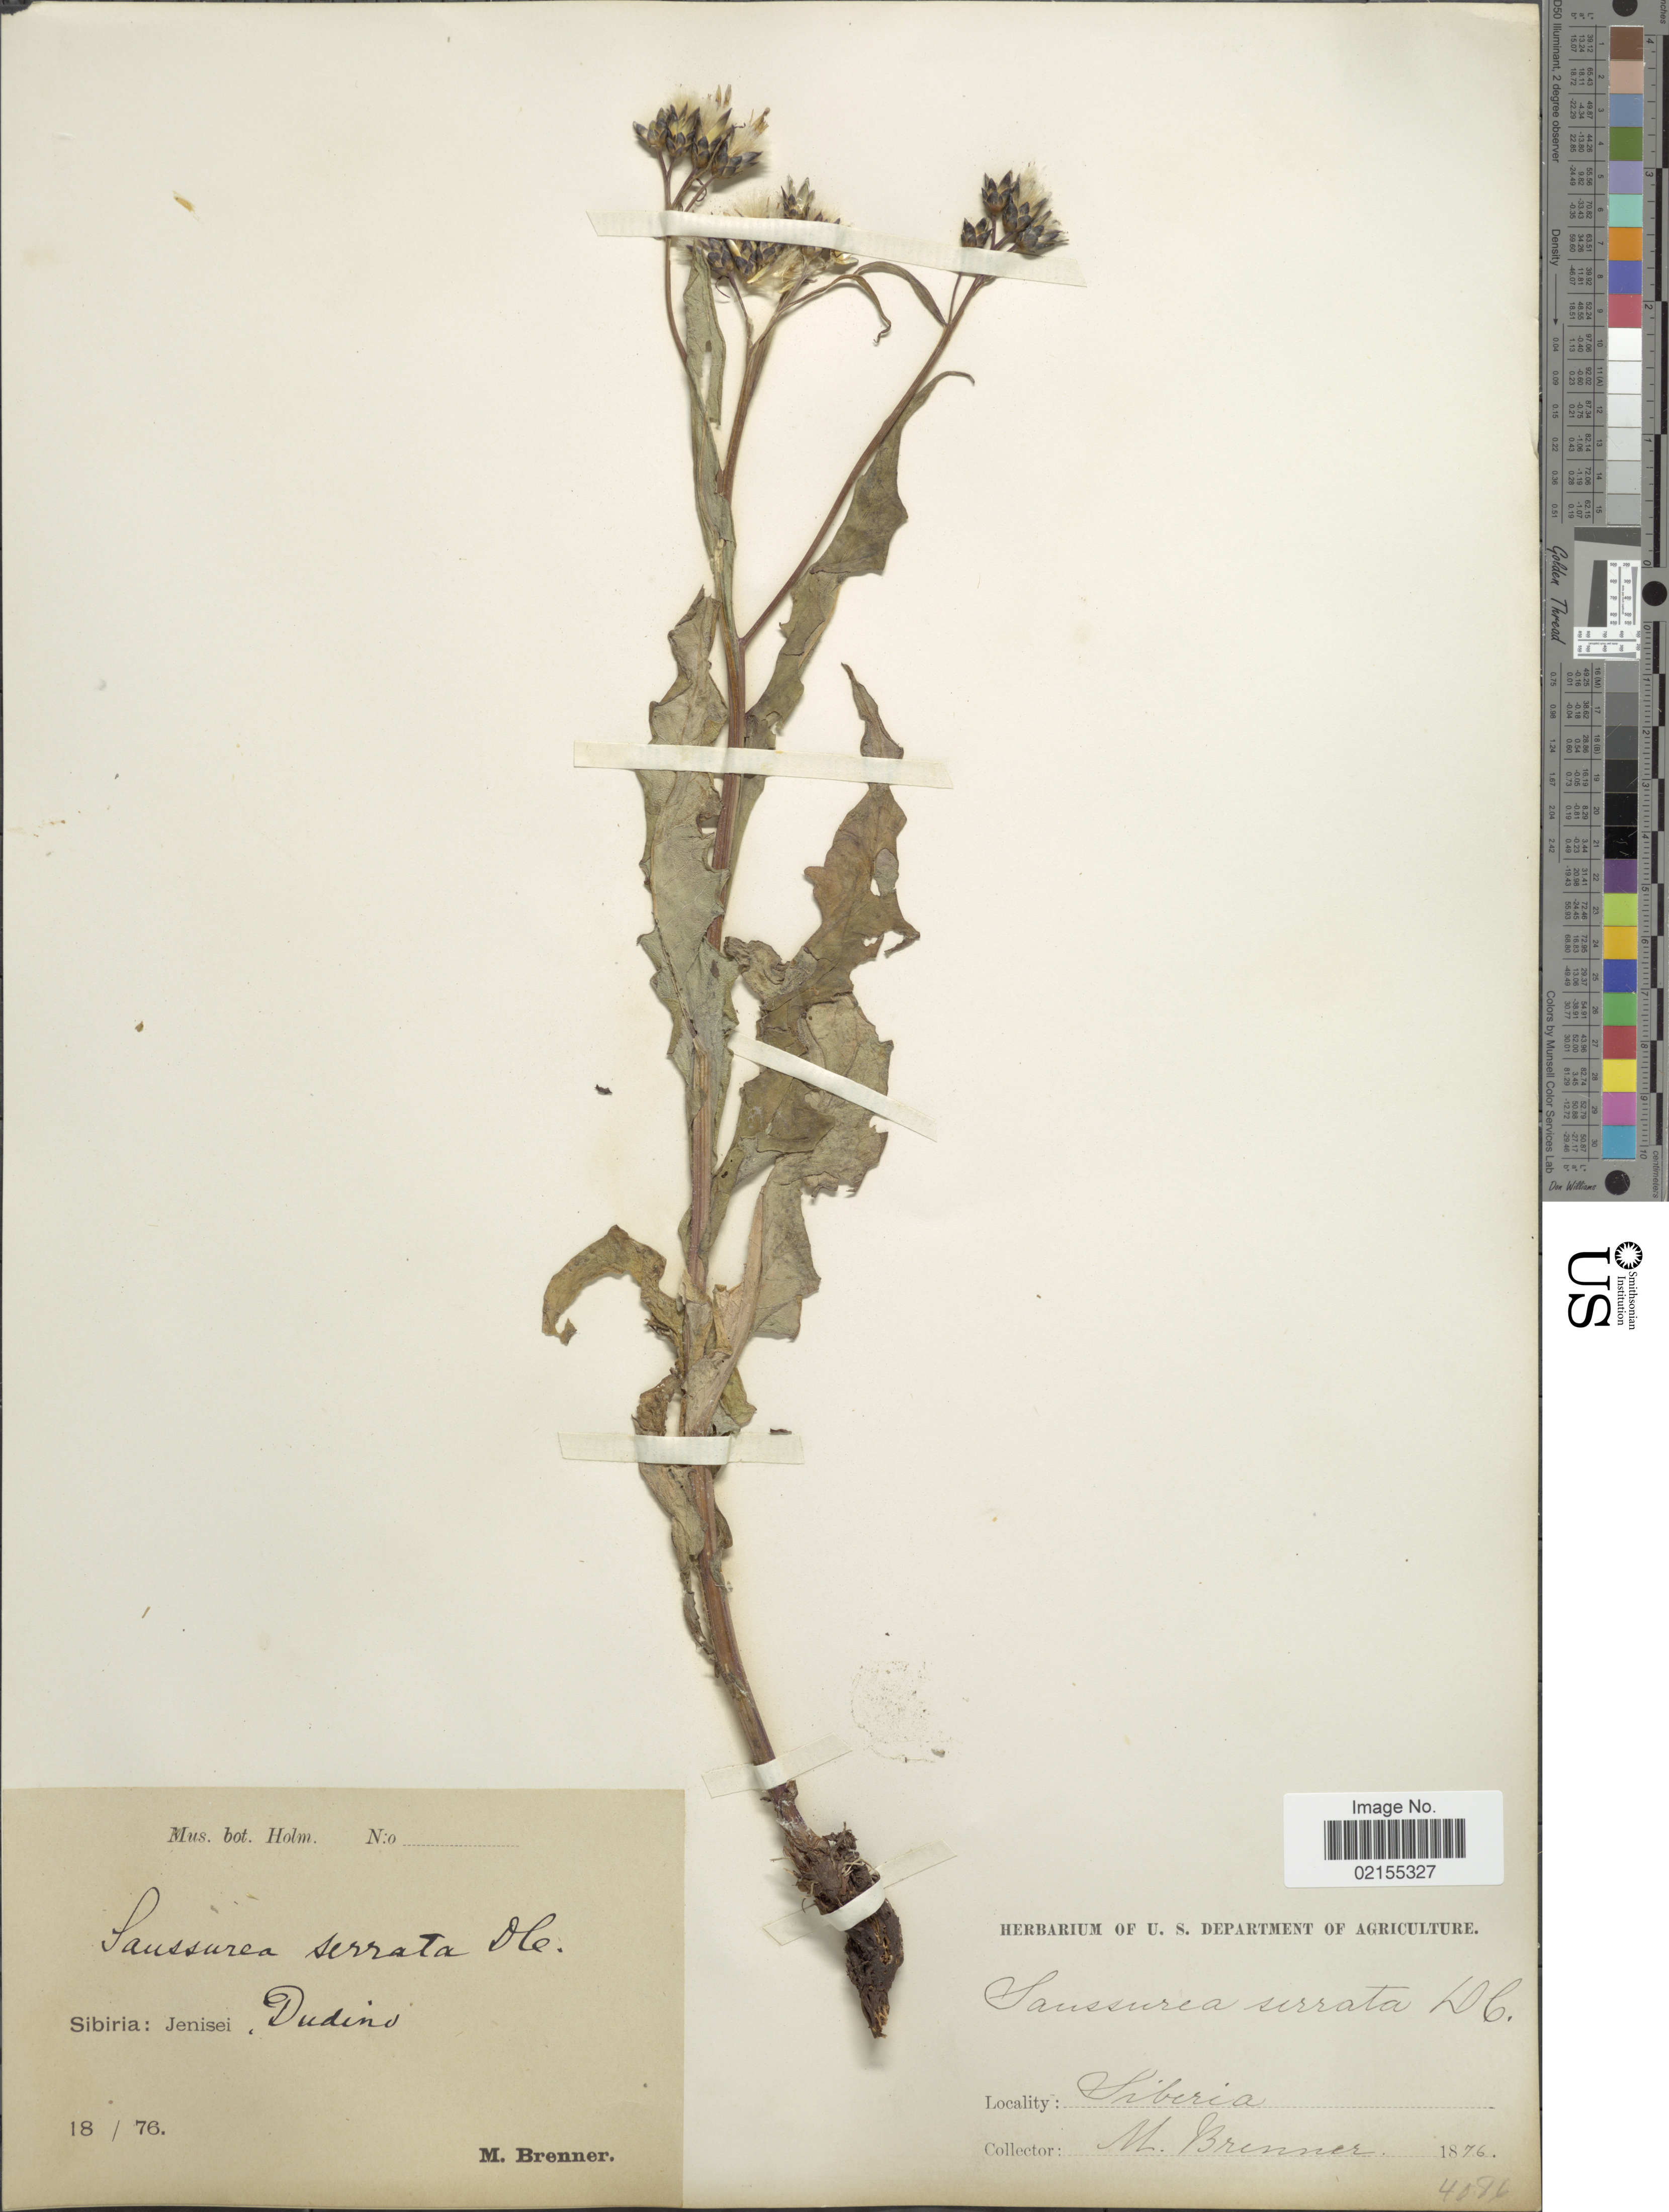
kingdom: Plantae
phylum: Tracheophyta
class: Magnoliopsida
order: Asterales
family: Asteraceae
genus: Saussurea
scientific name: Saussurea parviflora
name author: (Poir.) DC.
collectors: M. Brenner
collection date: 1876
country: Russian Federation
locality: Sibiria: Jenisei, Dudino